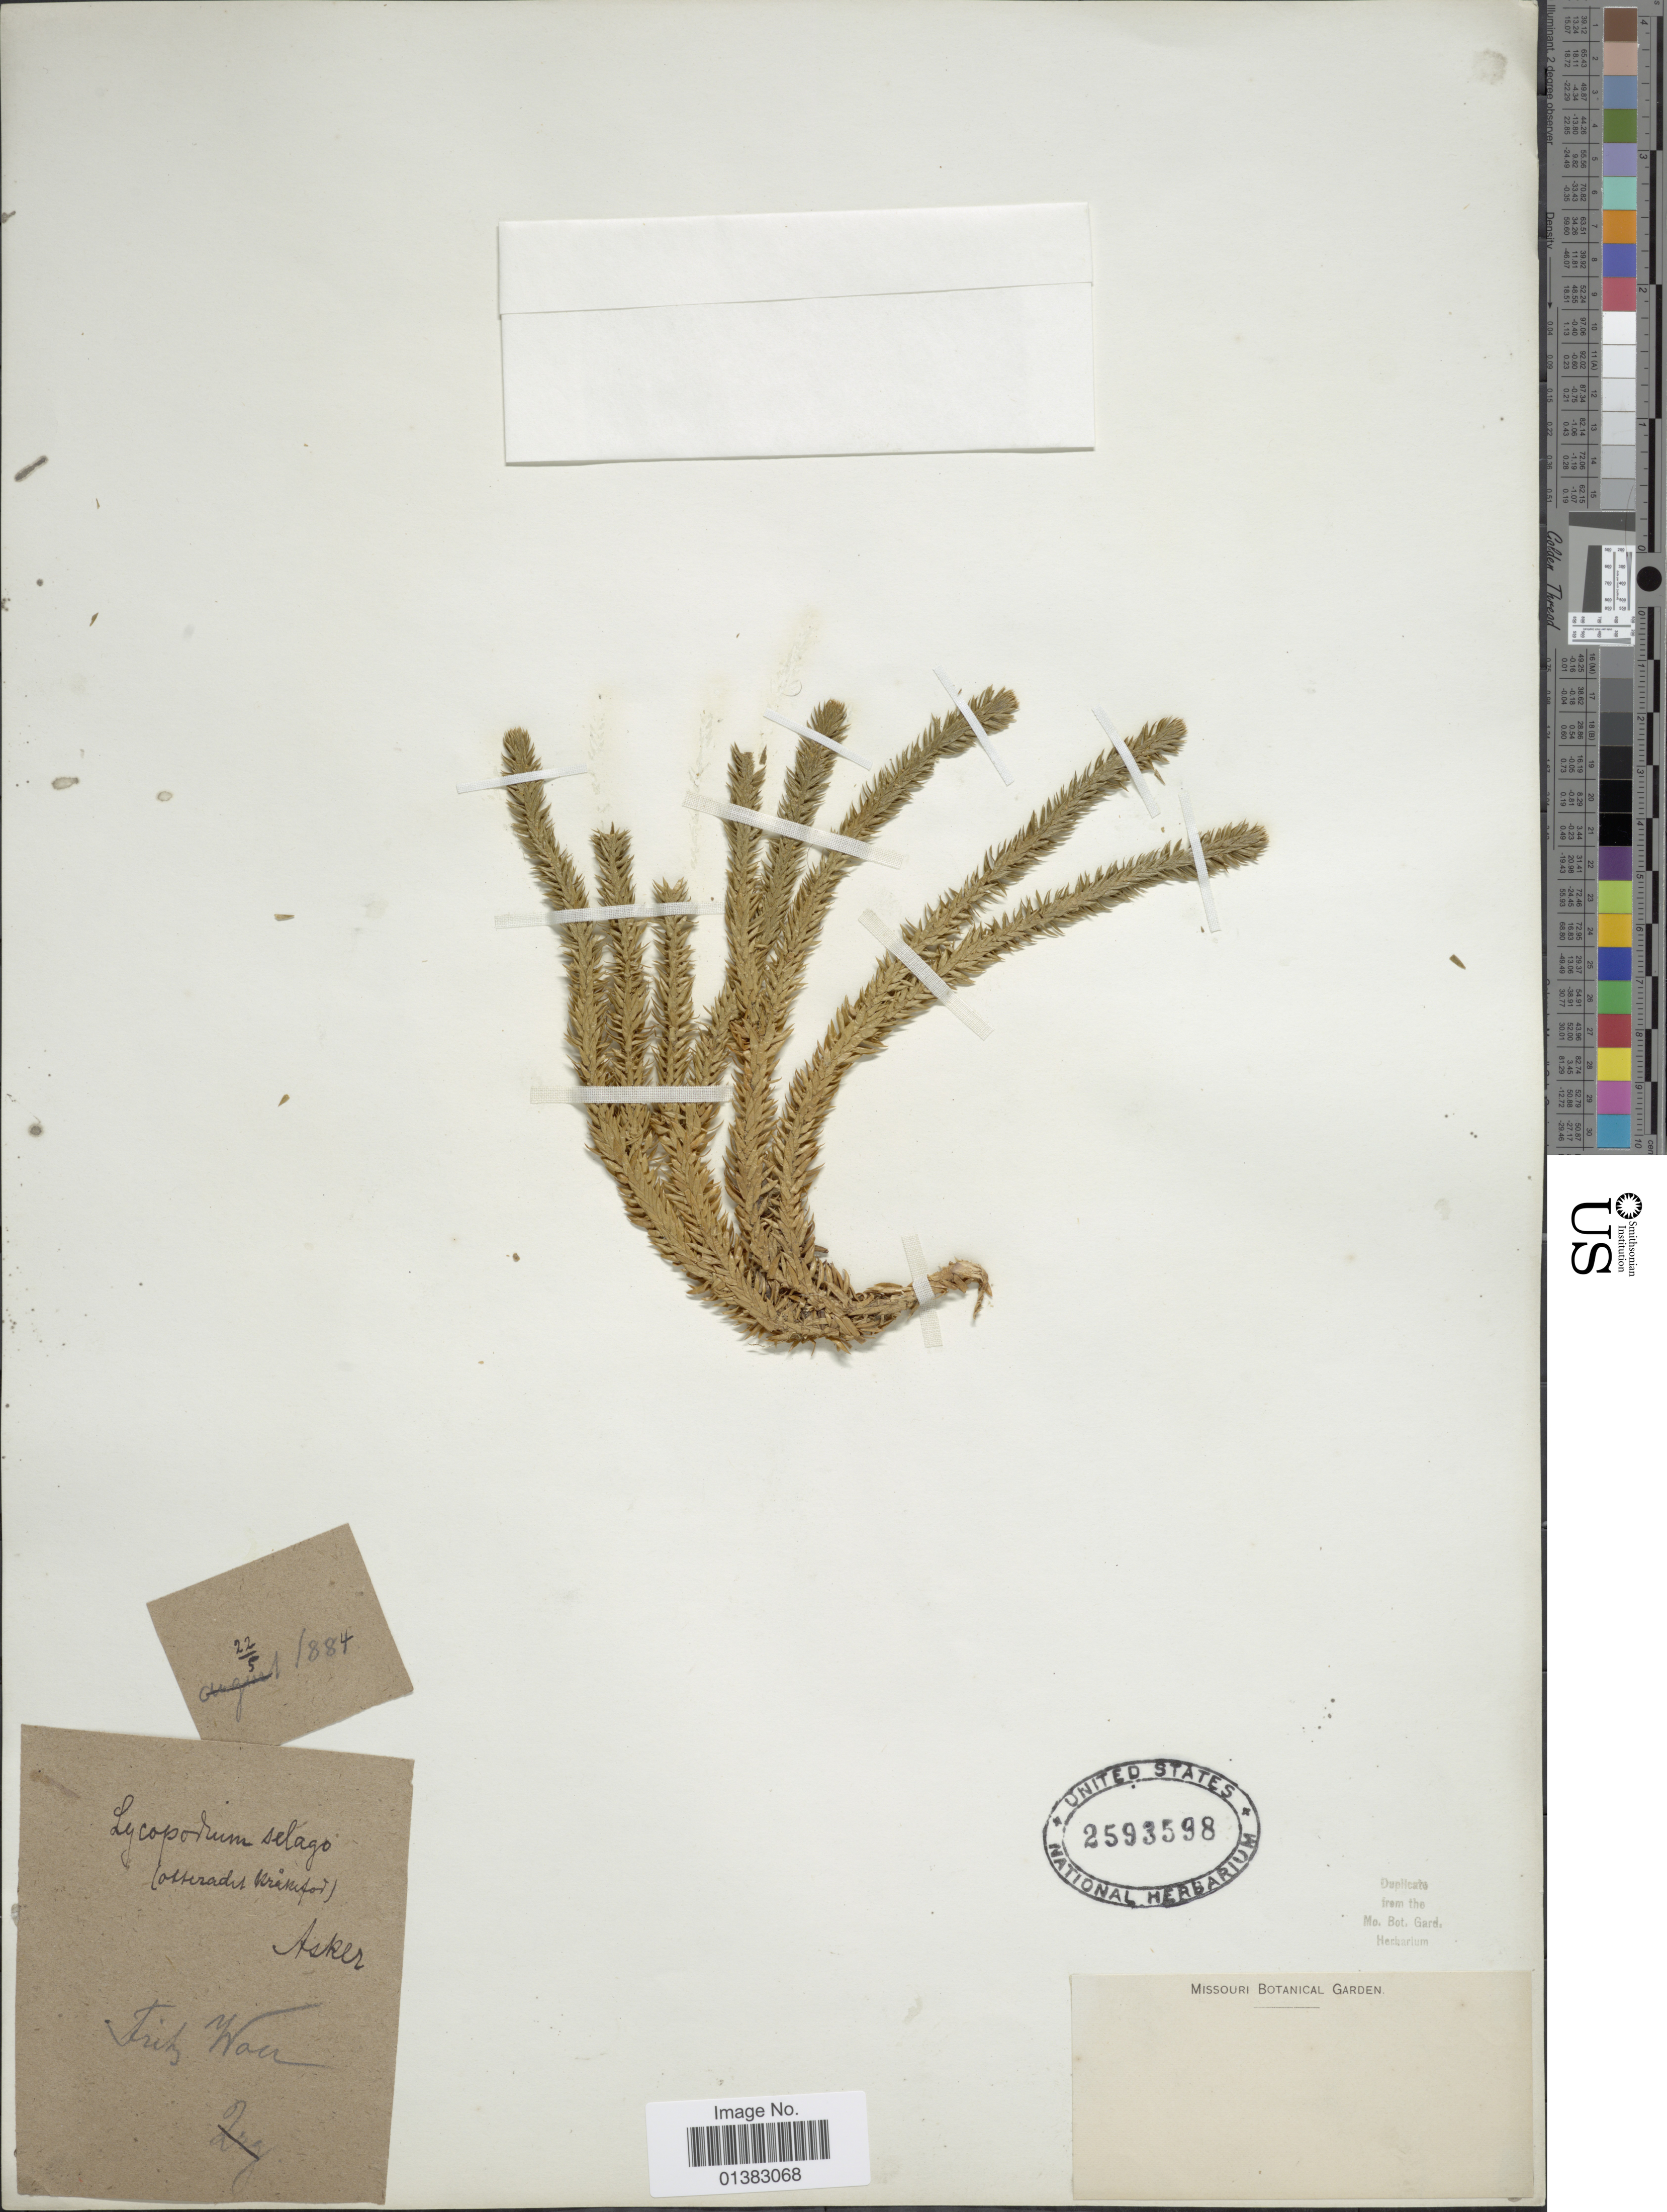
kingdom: Plantae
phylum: Tracheophyta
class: Lycopodiopsida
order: Lycopodiales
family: Lycopodiaceae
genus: Huperzia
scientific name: Huperzia selago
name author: (L.) Bernh. ex Schrank & Mart.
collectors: F. Waer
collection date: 1884-05-22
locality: Asker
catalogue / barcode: US 2593598